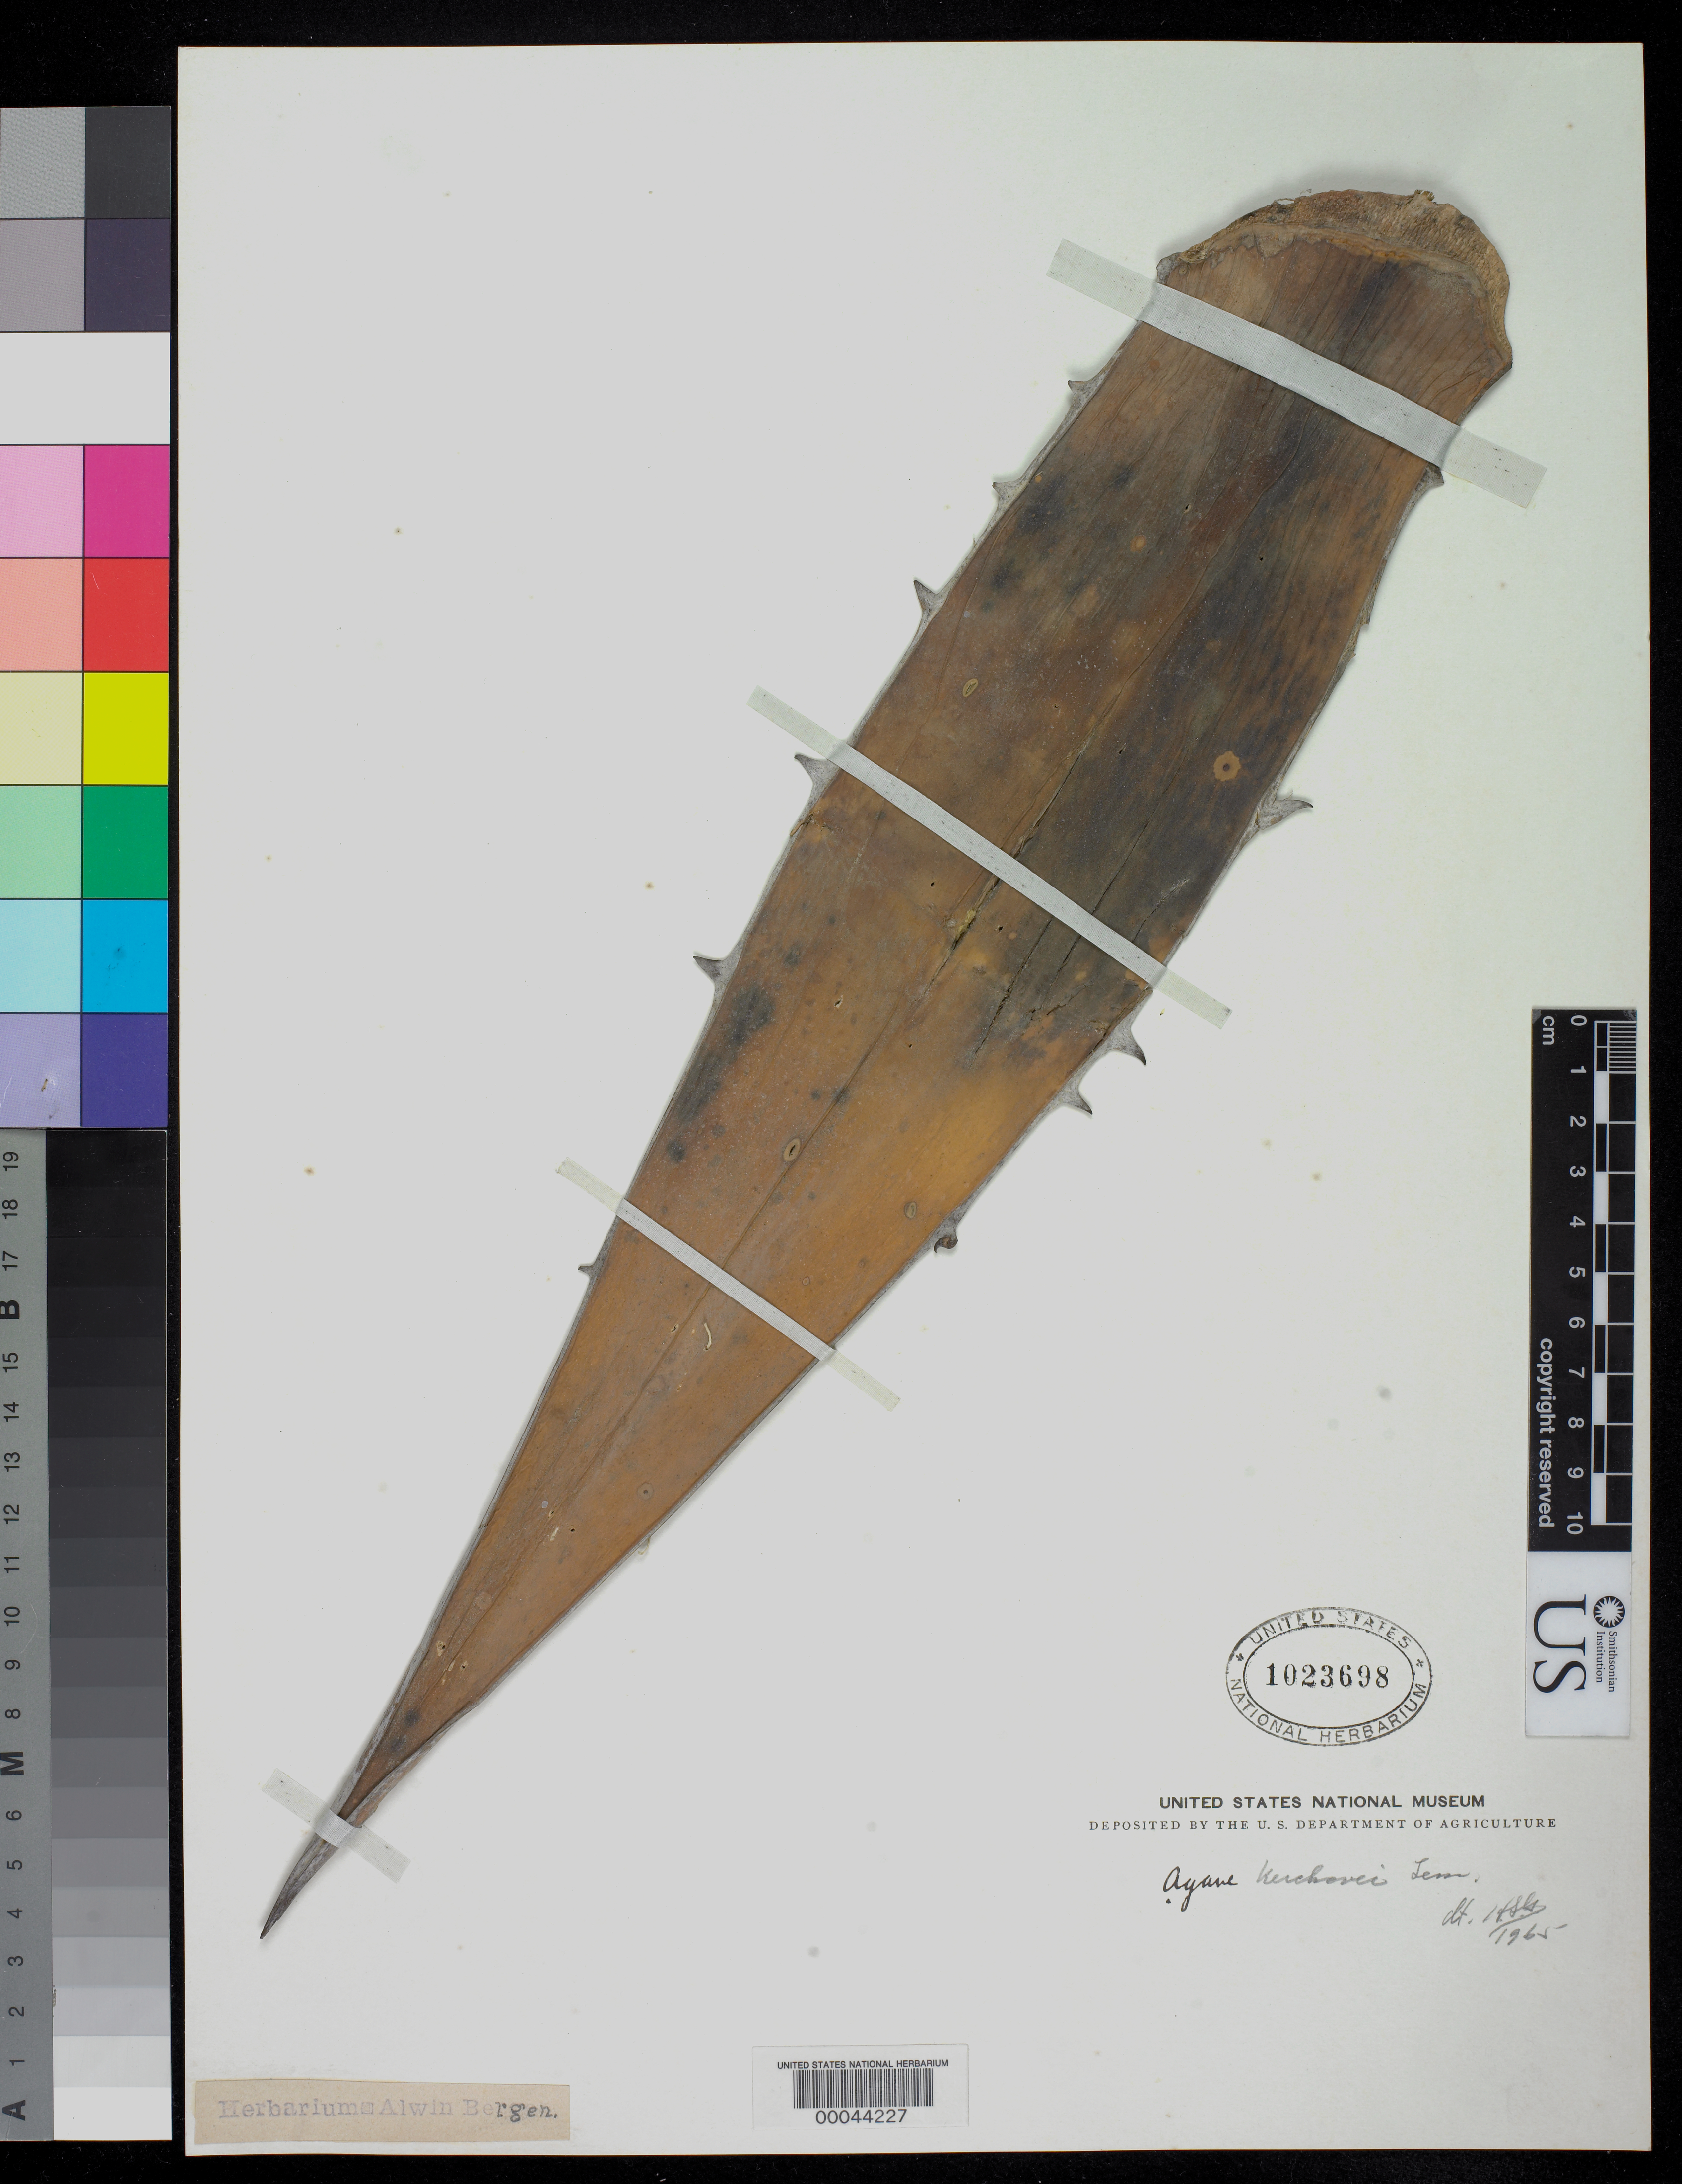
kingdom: Plantae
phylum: Tracheophyta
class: Liliopsida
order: Asparagales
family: Asparagaceae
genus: Agave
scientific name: Agave kerchovei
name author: Lem.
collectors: ex herb. A. Berger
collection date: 1909-06-02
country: Mexico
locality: Cultivated at La Mortola, Italy.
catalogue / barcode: US 1023698